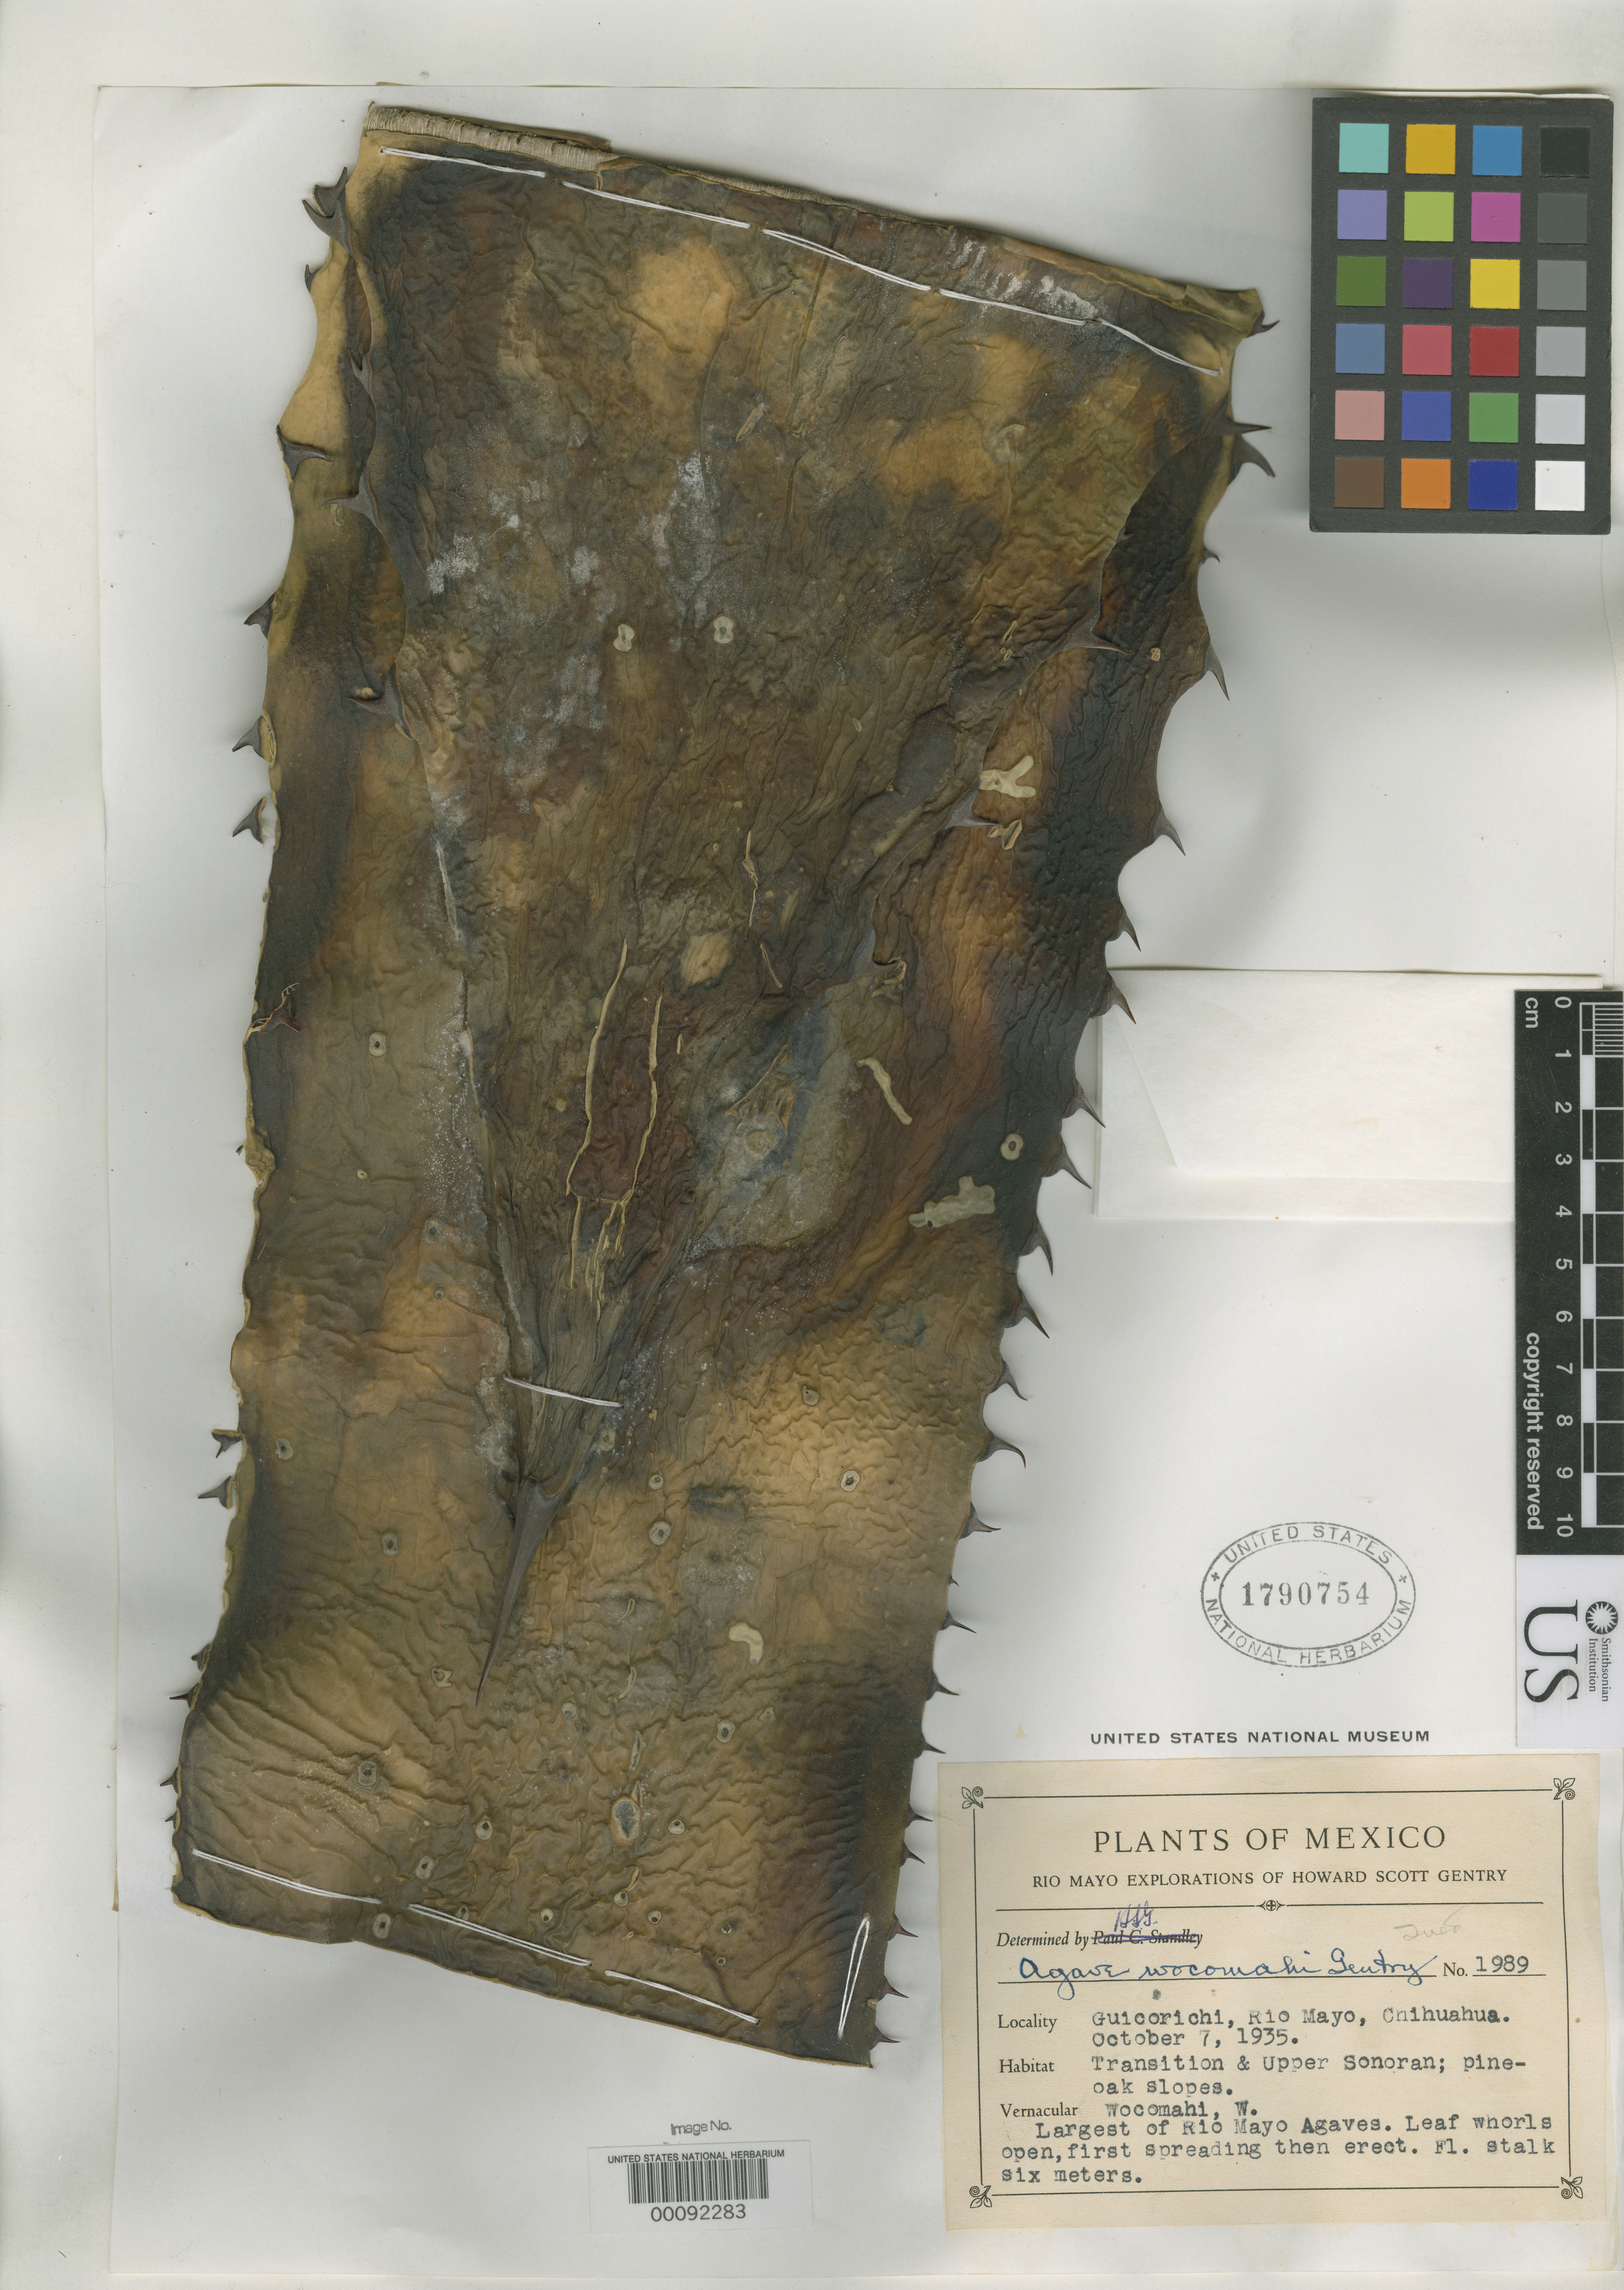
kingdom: Plantae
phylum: Tracheophyta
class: Liliopsida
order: Asparagales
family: Asparagaceae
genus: Agave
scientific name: Agave wocomahi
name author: Gentry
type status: Isotype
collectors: H. S. Gentry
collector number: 1989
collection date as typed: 07 Oct 1935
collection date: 1935-10-07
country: Mexico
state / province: Chihuahua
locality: Guicorichi, Rio Mayo.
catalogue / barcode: US 1790754